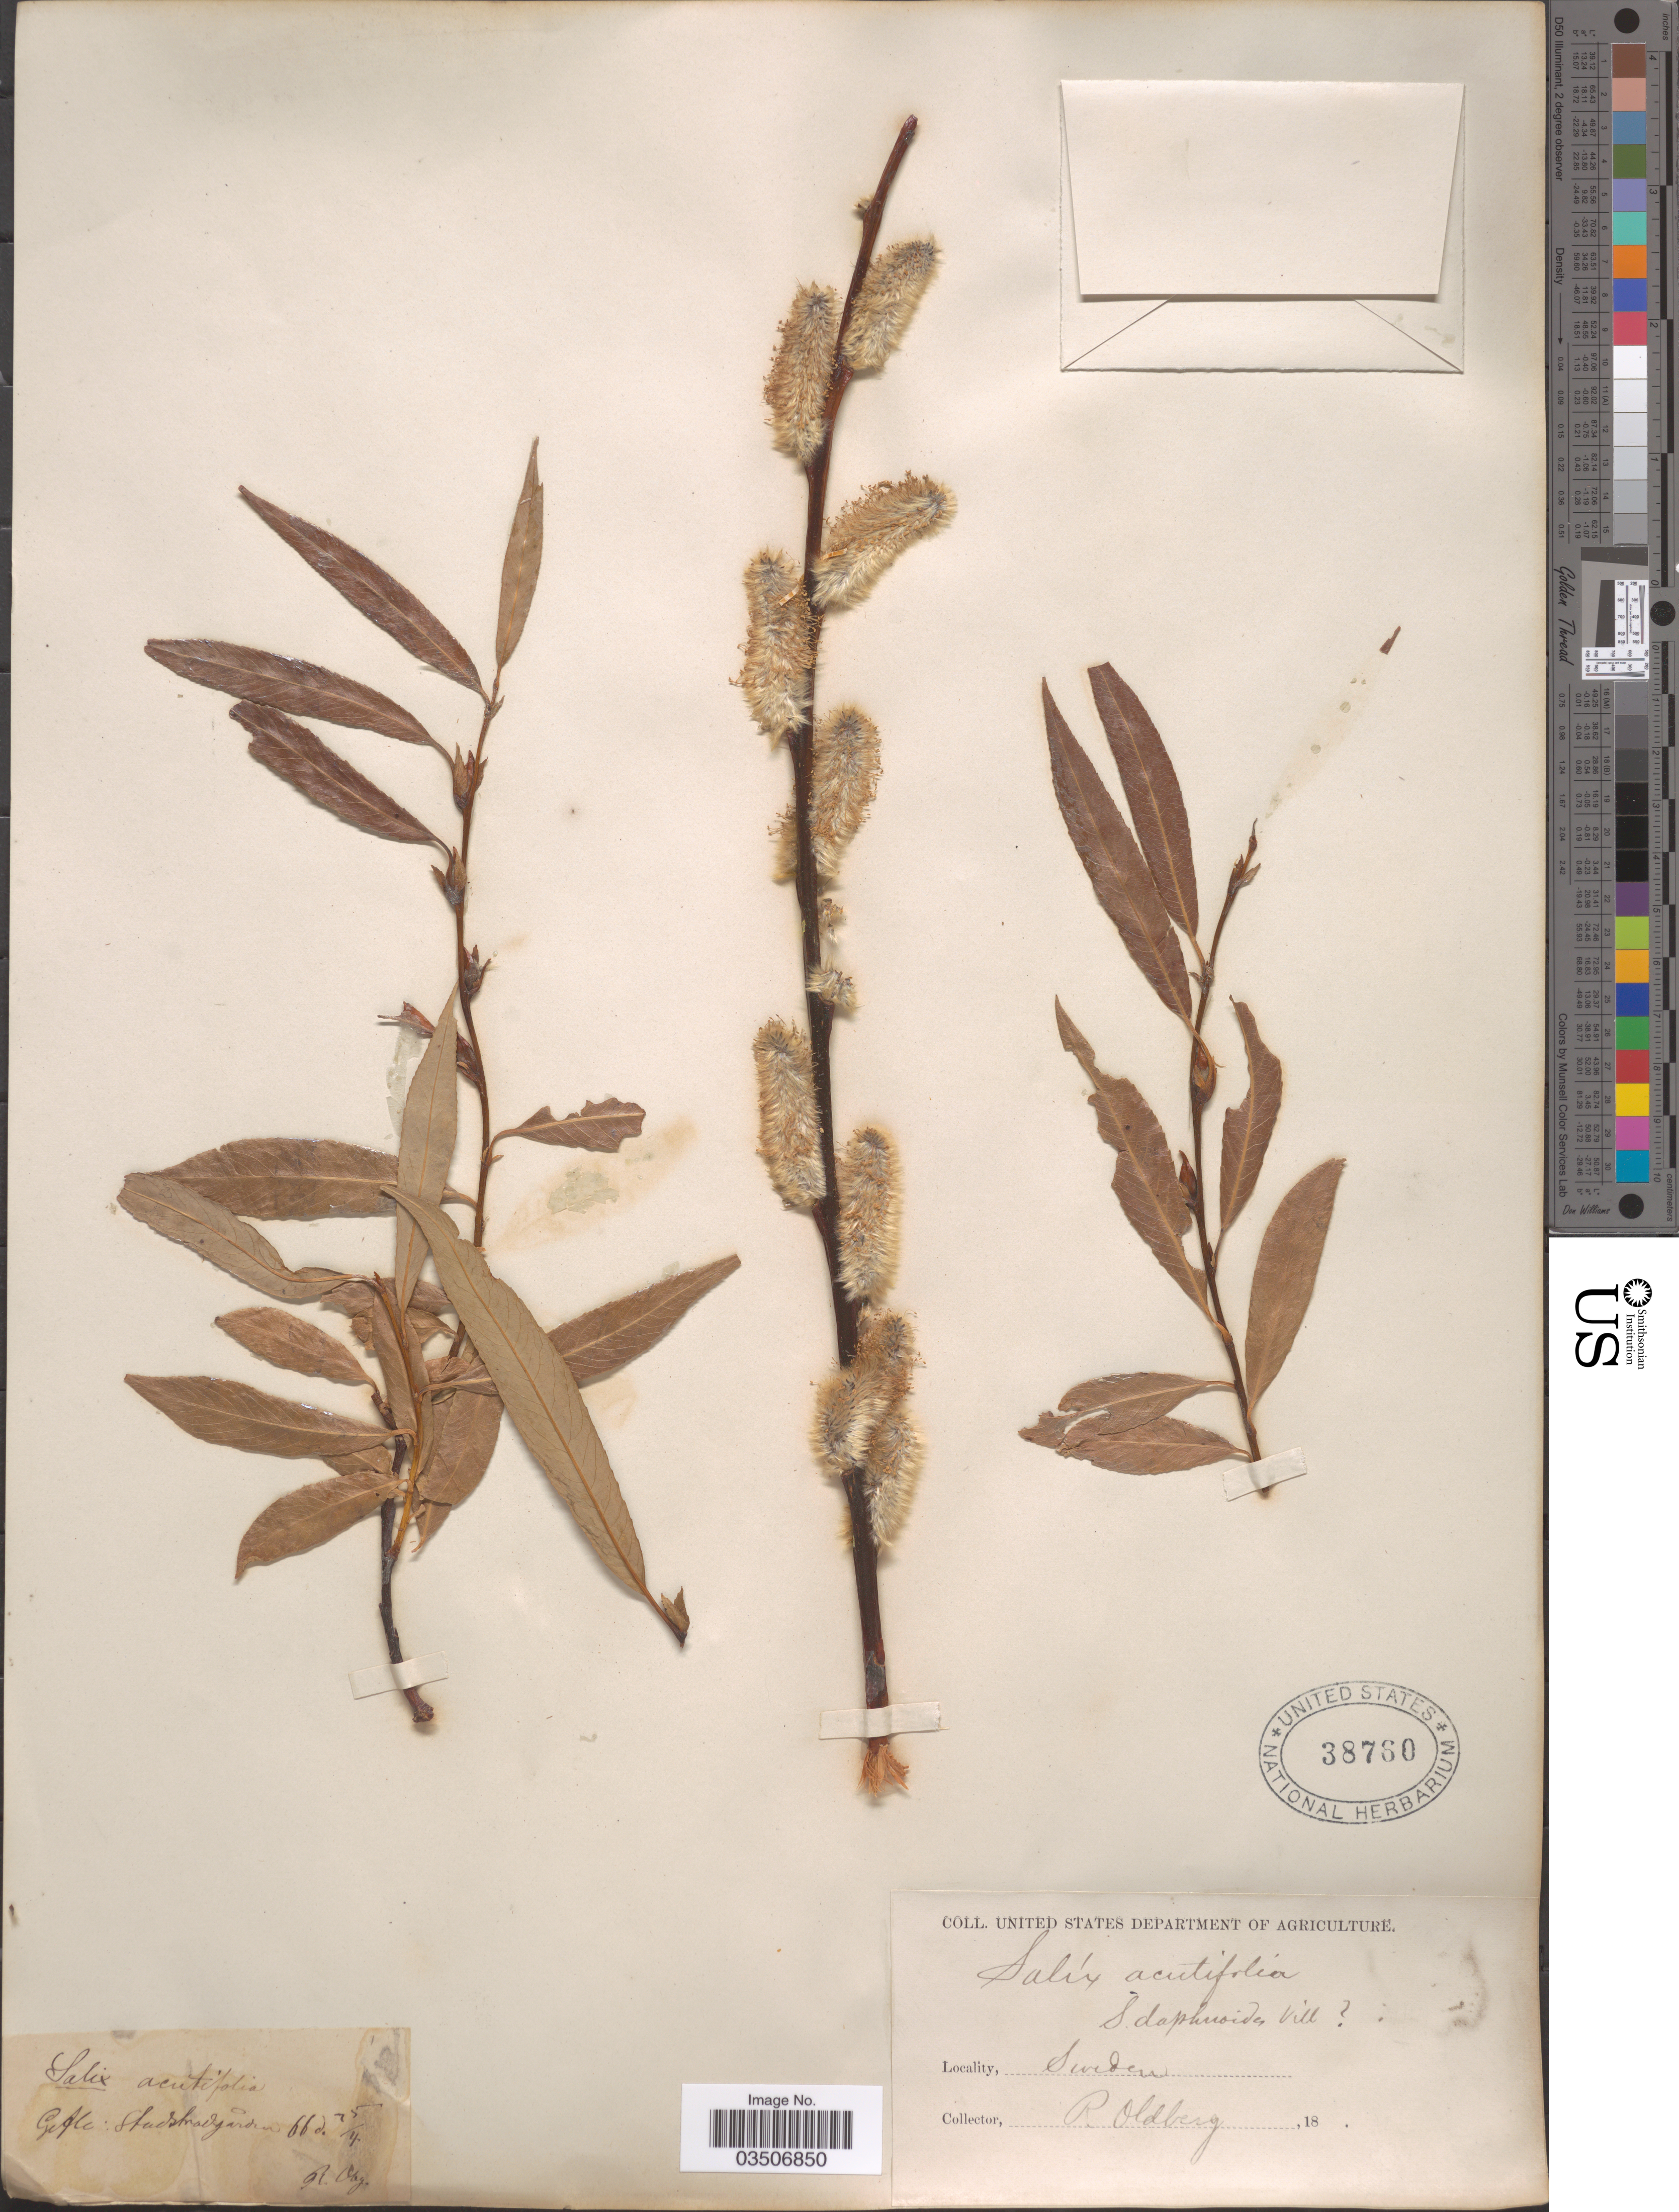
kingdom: Plantae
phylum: Tracheophyta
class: Magnoliopsida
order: Malpighiales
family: Salicaceae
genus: Salix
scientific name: Salix acutifolia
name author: Willd.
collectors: R. Oldberg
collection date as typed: Transcribed d/m/y: 25/4/66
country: Sweden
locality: Gefte: Stadstradgarden.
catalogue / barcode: US 38760